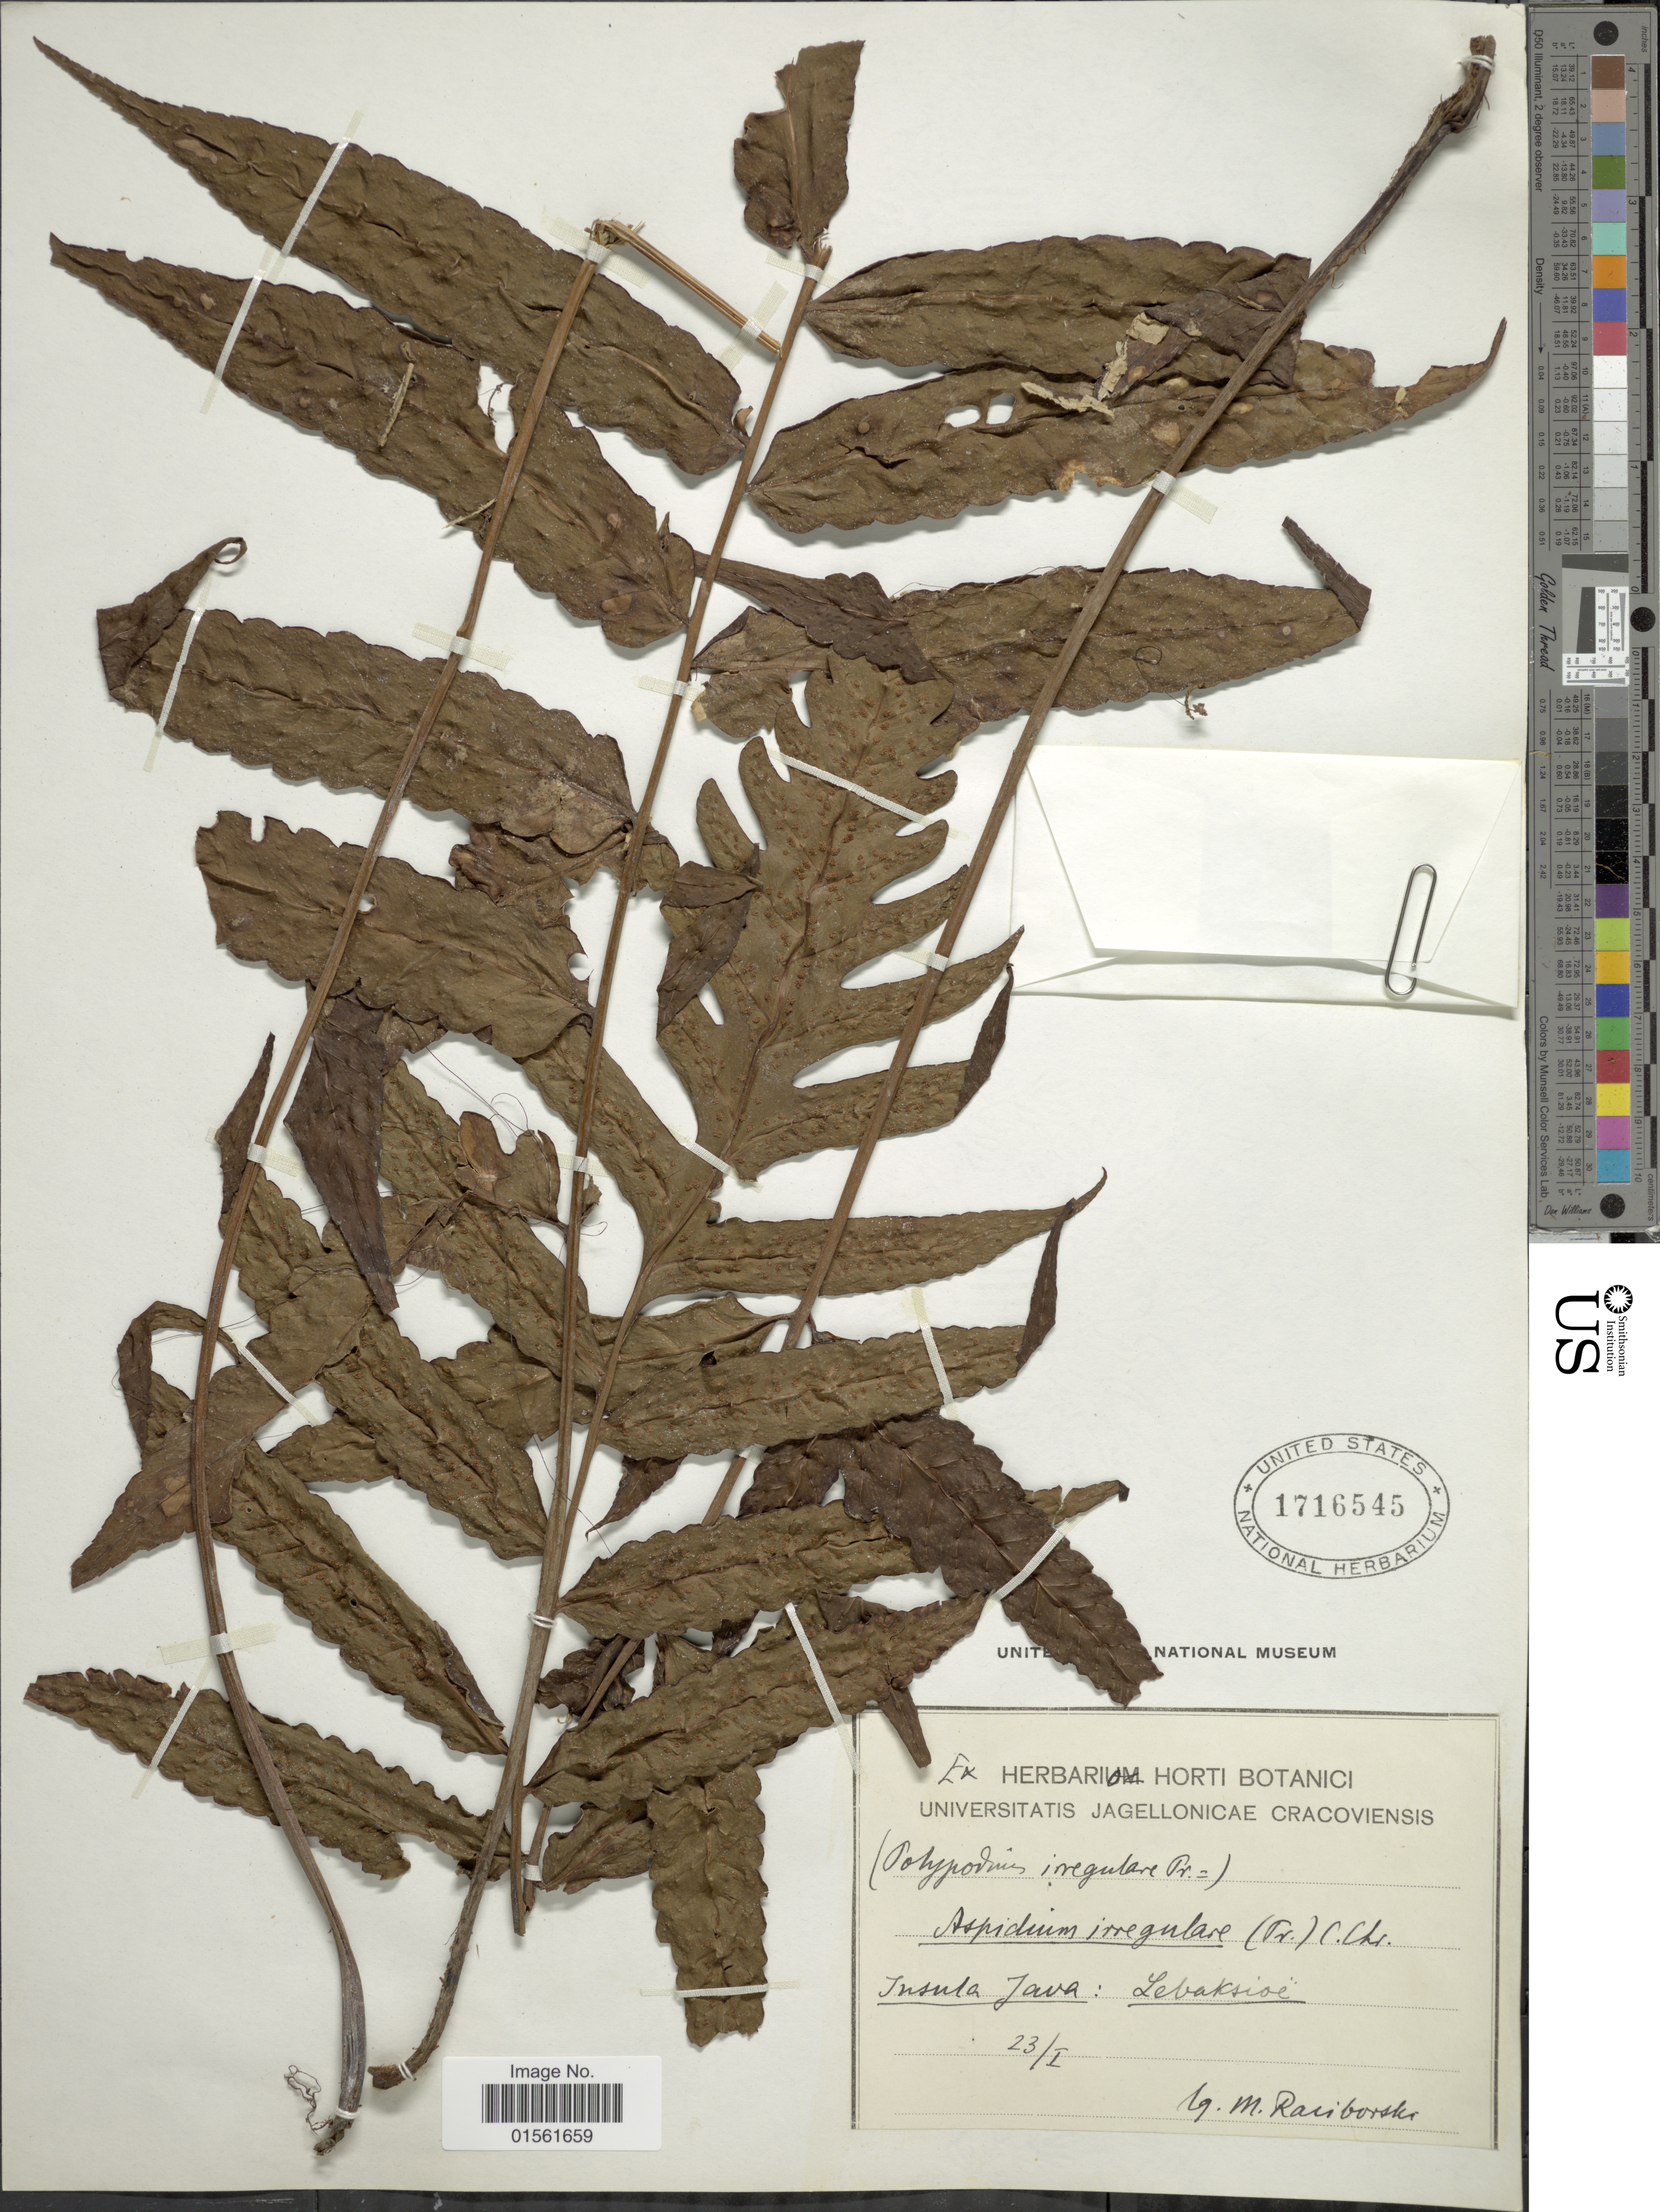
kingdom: Plantae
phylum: Tracheophyta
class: Polypodiopsida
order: Polypodiales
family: Dryopteridaceae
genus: Pleocnemia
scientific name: Pleocnemia irregularis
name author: (C. Presl) Holttum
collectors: M. Raciborski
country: Indonesia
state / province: Java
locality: Insula Java: Zebaksioe,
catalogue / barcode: US 1716545